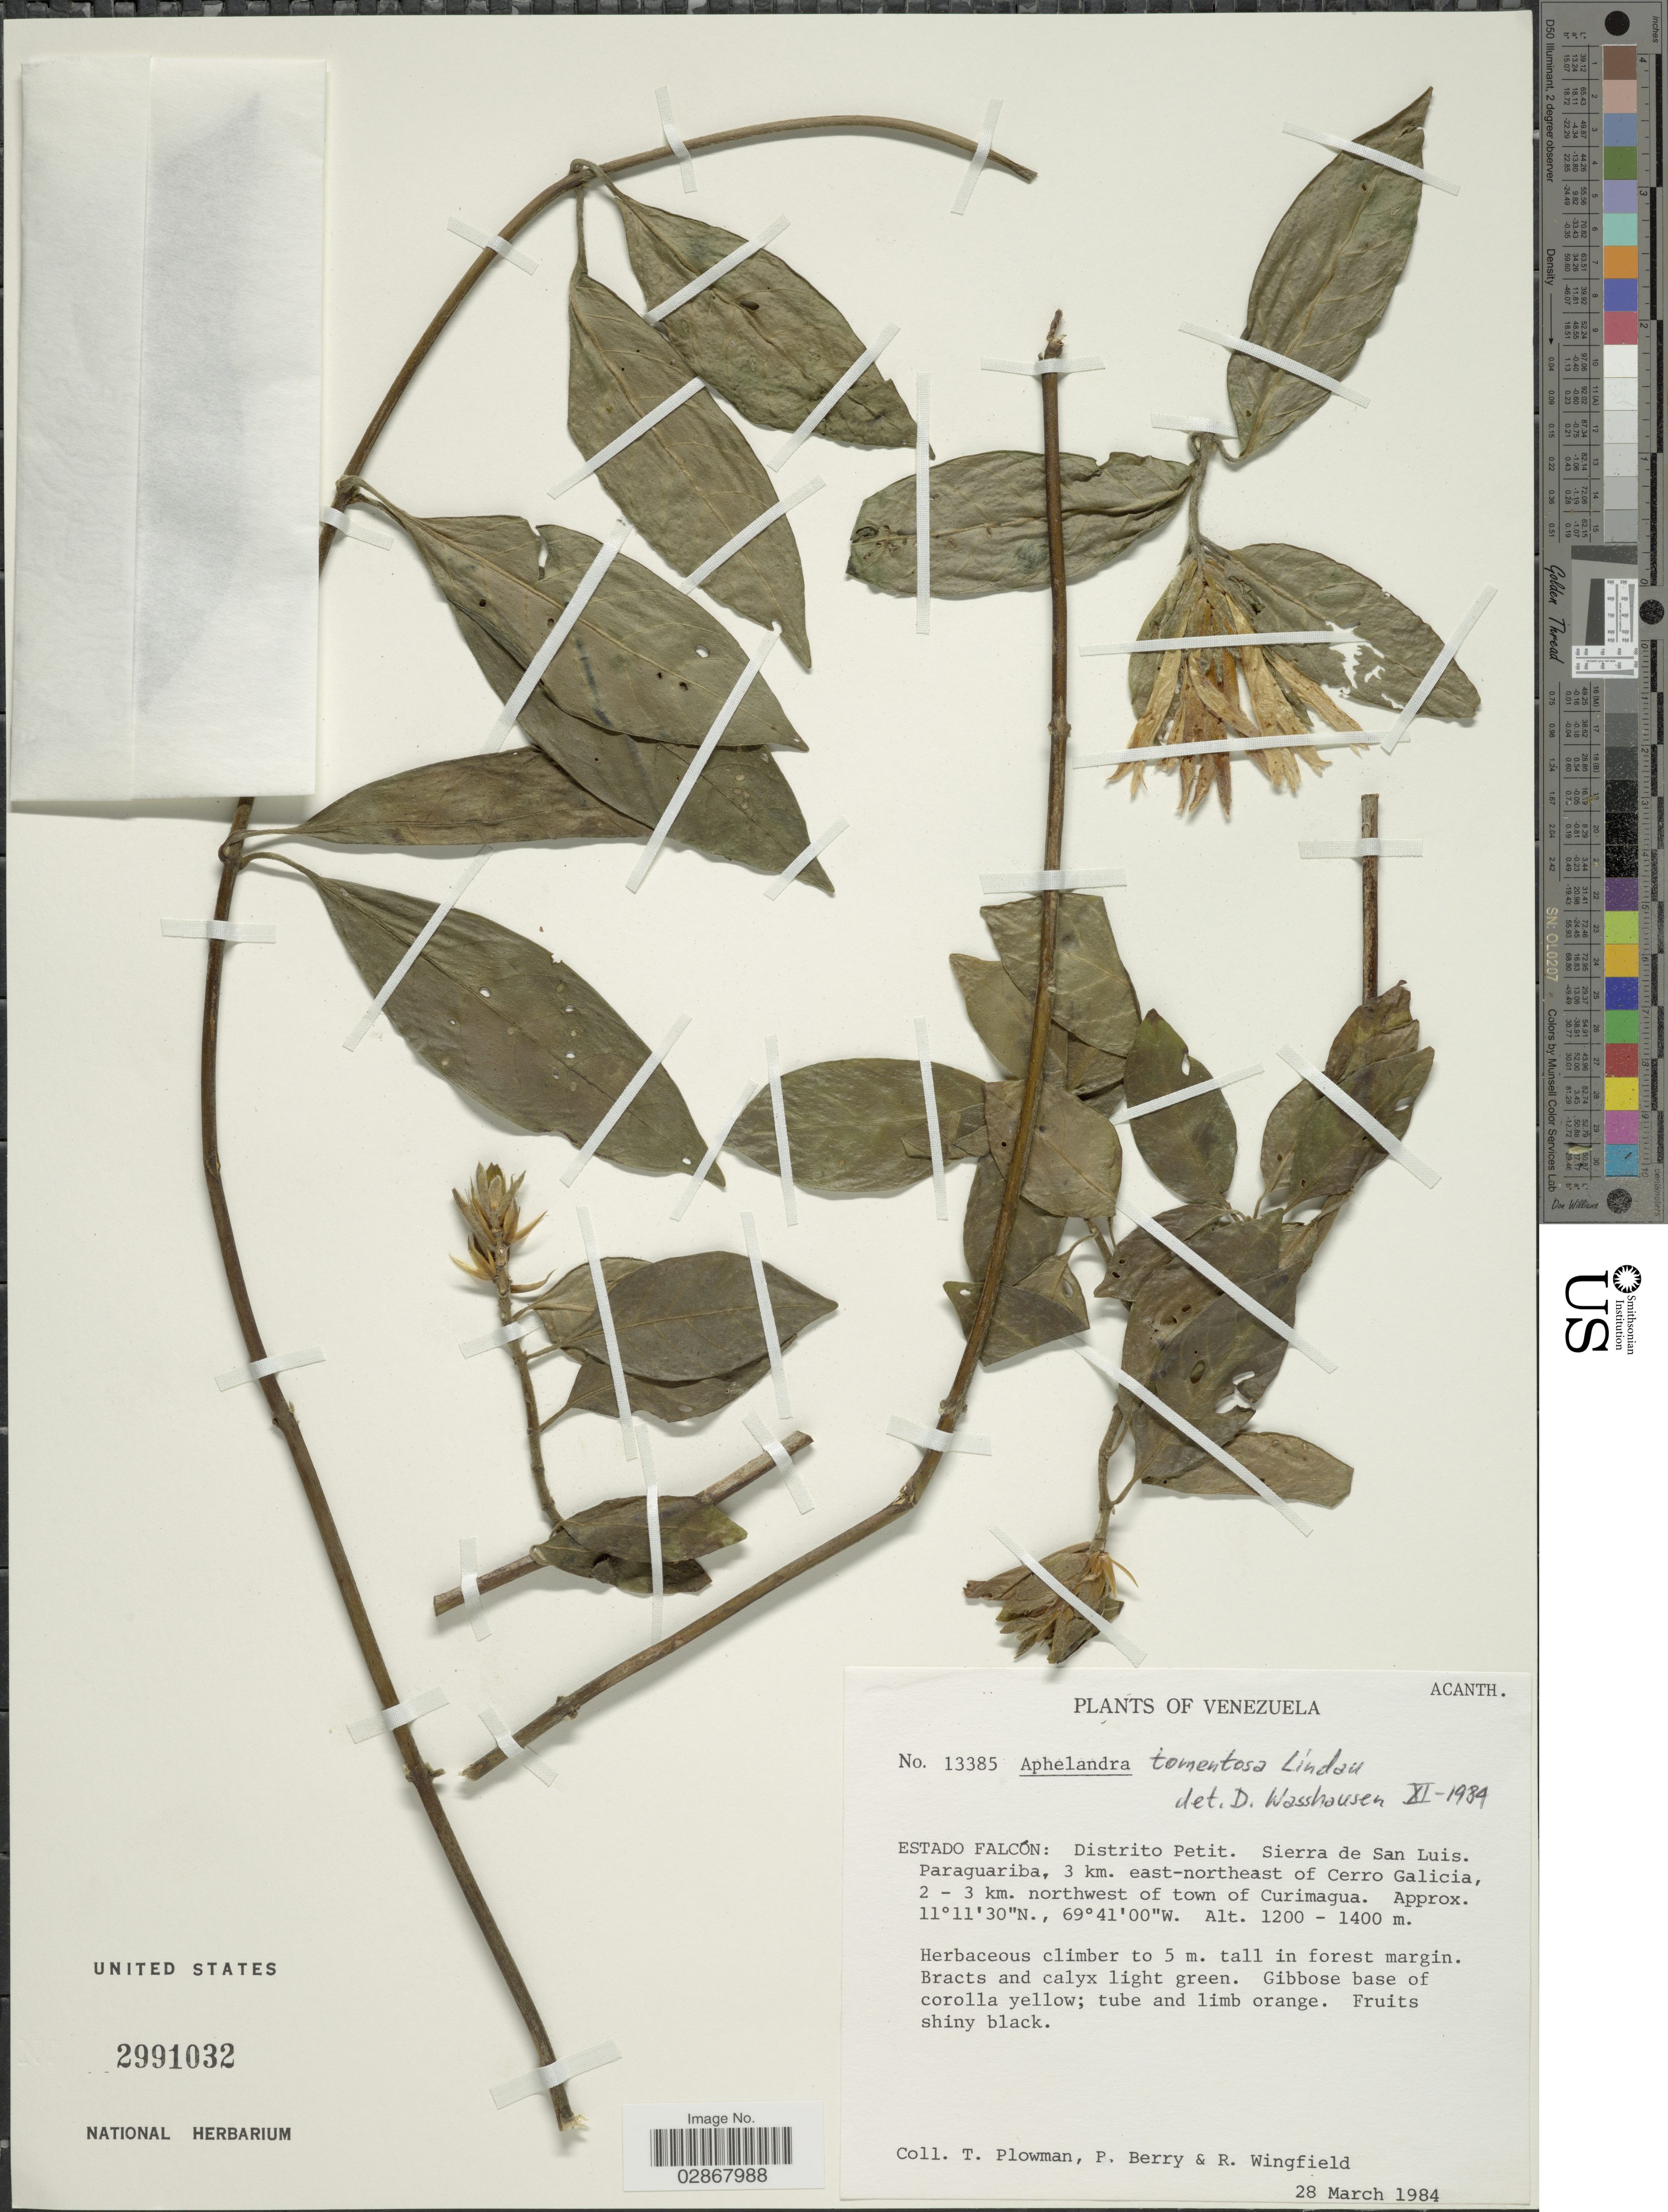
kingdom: Plantae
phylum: Tracheophyta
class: Magnoliopsida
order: Lamiales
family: Acanthaceae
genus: Aphelandra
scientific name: Aphelandra tomentosa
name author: Lindau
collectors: T. Plowman, P. Berry & R. Wingfield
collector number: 13385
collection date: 1984-03-28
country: Venezuela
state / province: Falcón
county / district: Petit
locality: Distrito Petit. Sierra de San Luis. Paraguariba, 3 km. east-northeast of Cerro Galicia, 2-3 km. northwest of town of Curimagua.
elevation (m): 1200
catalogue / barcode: US 2991032